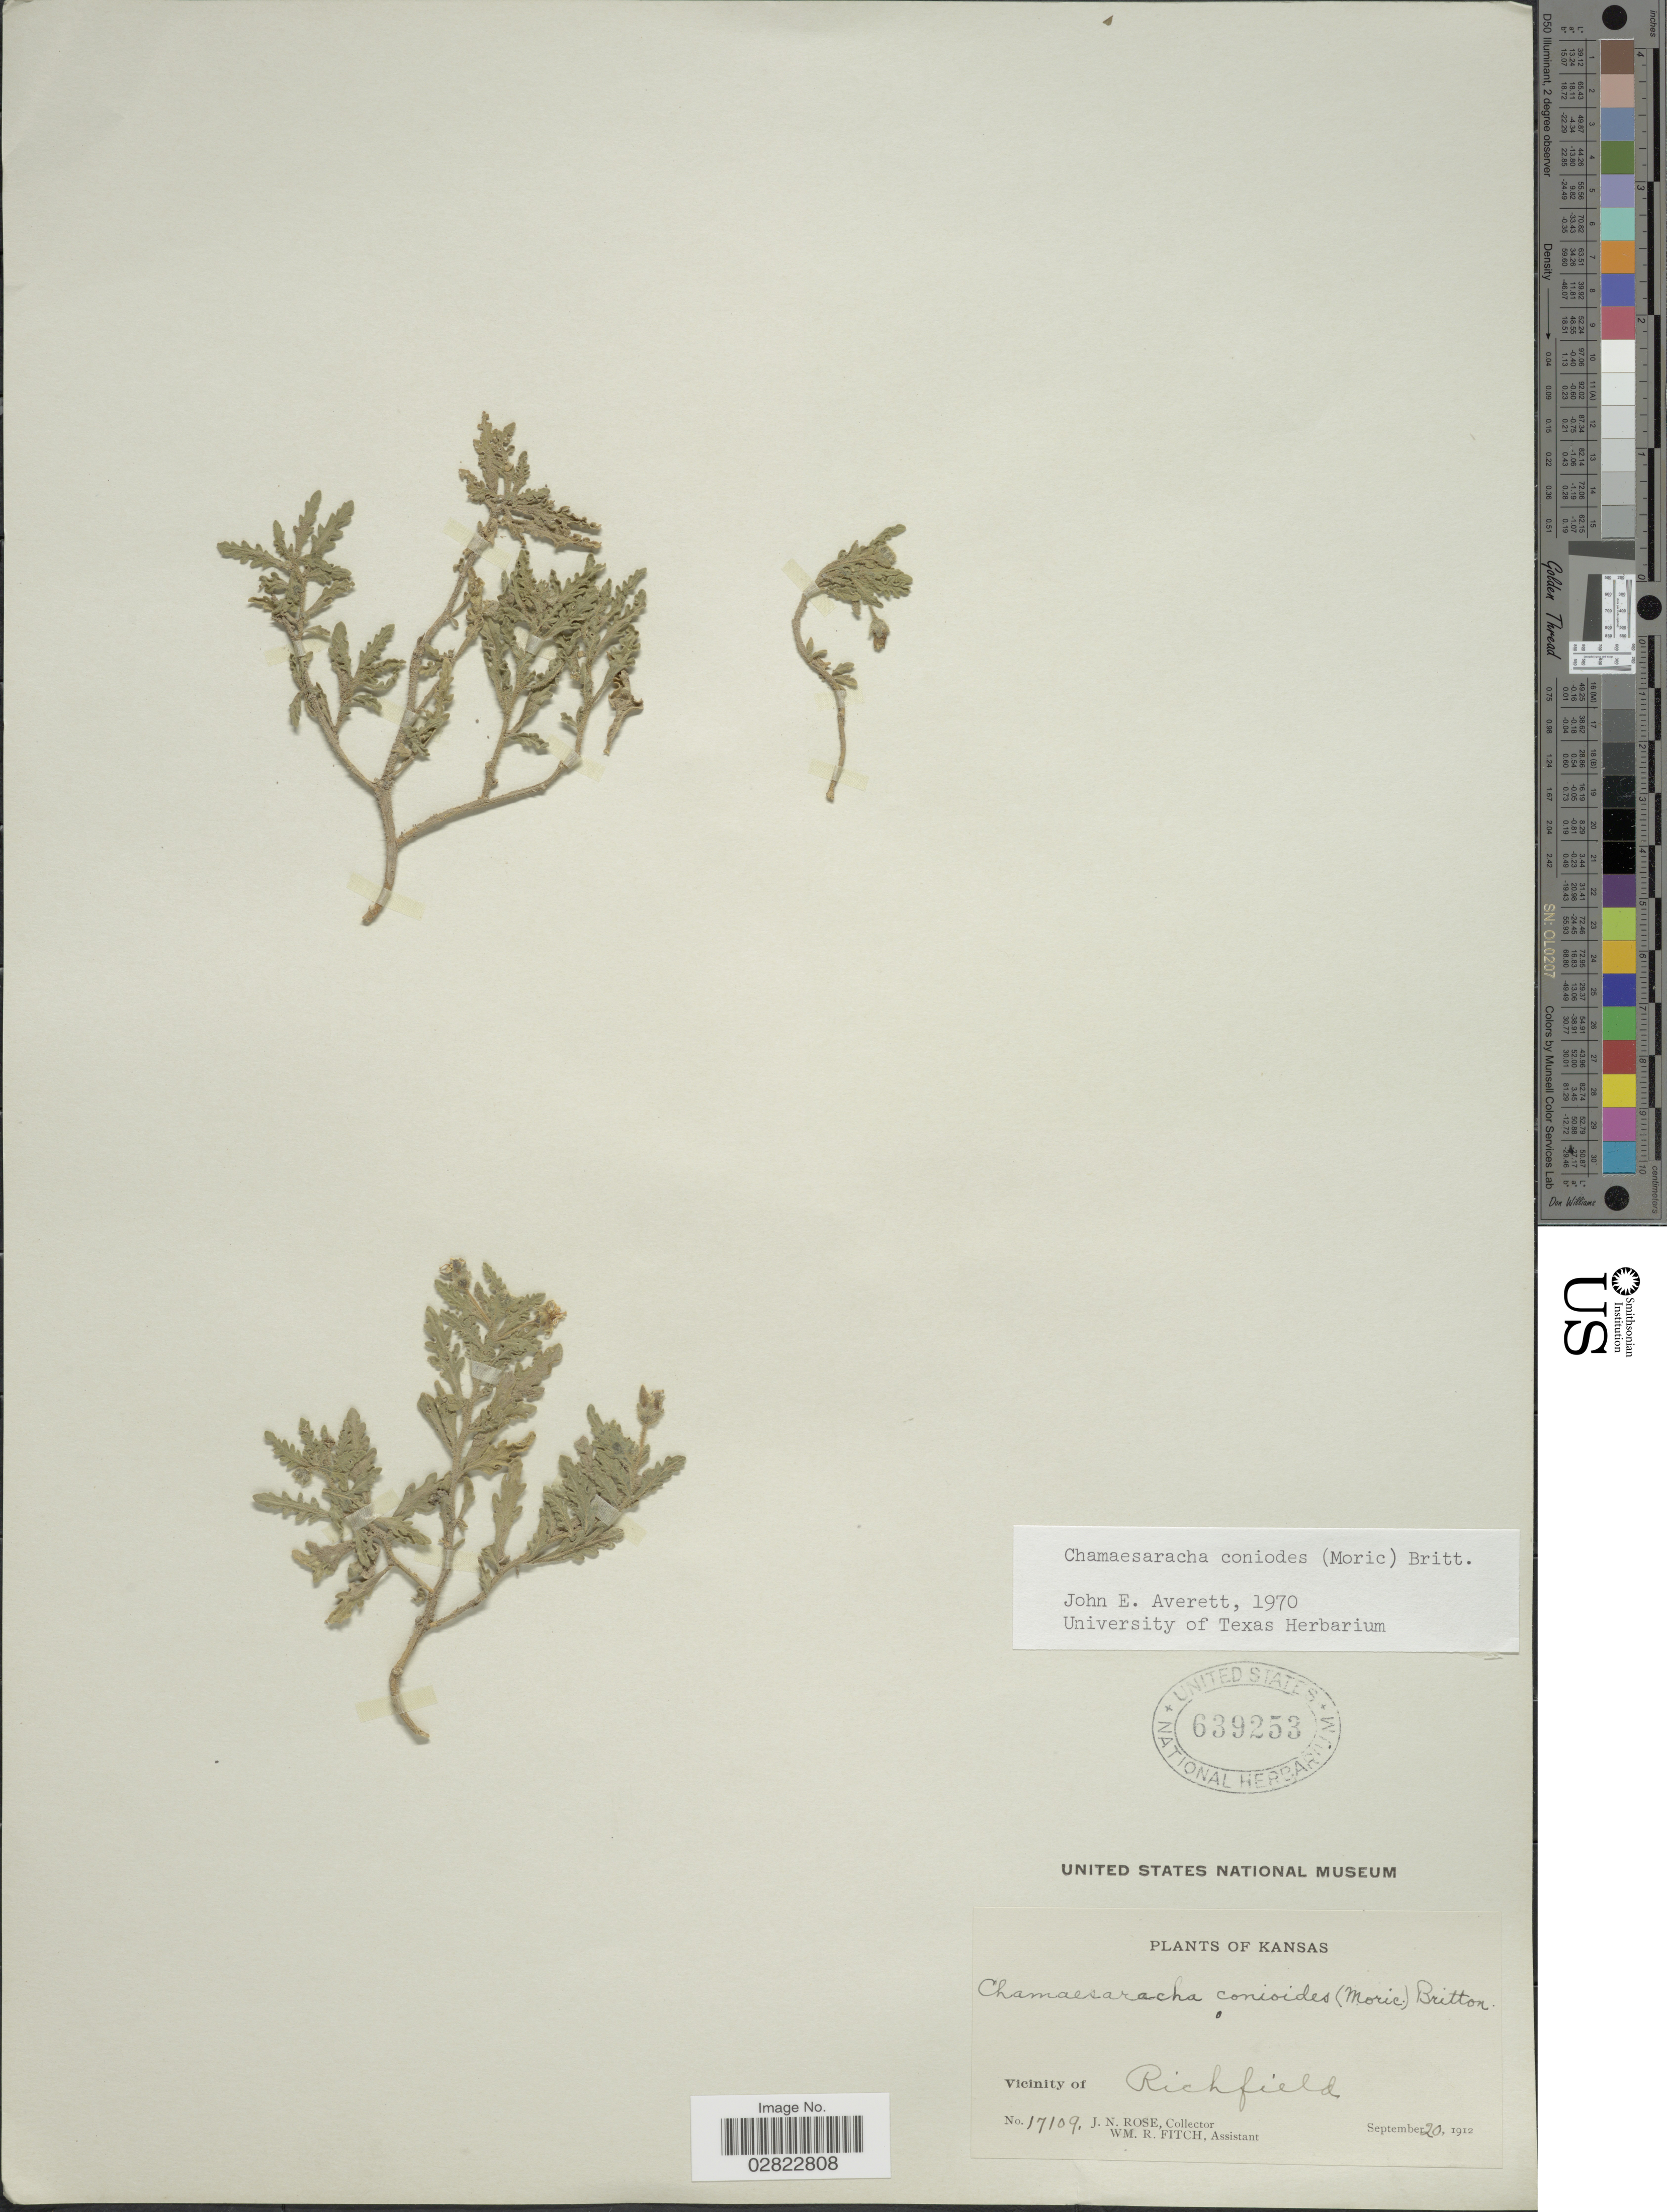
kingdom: Plantae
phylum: Tracheophyta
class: Magnoliopsida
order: Solanales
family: Solanaceae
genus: Chamaesaracha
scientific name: Chamaesaracha coniodes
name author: (Moric. ex Dunal) Britton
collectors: J. N. Rose & W. R. Fitch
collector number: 17109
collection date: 1912-09-20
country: United States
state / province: Kansas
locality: Vicinity of Richfield.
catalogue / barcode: US 639253